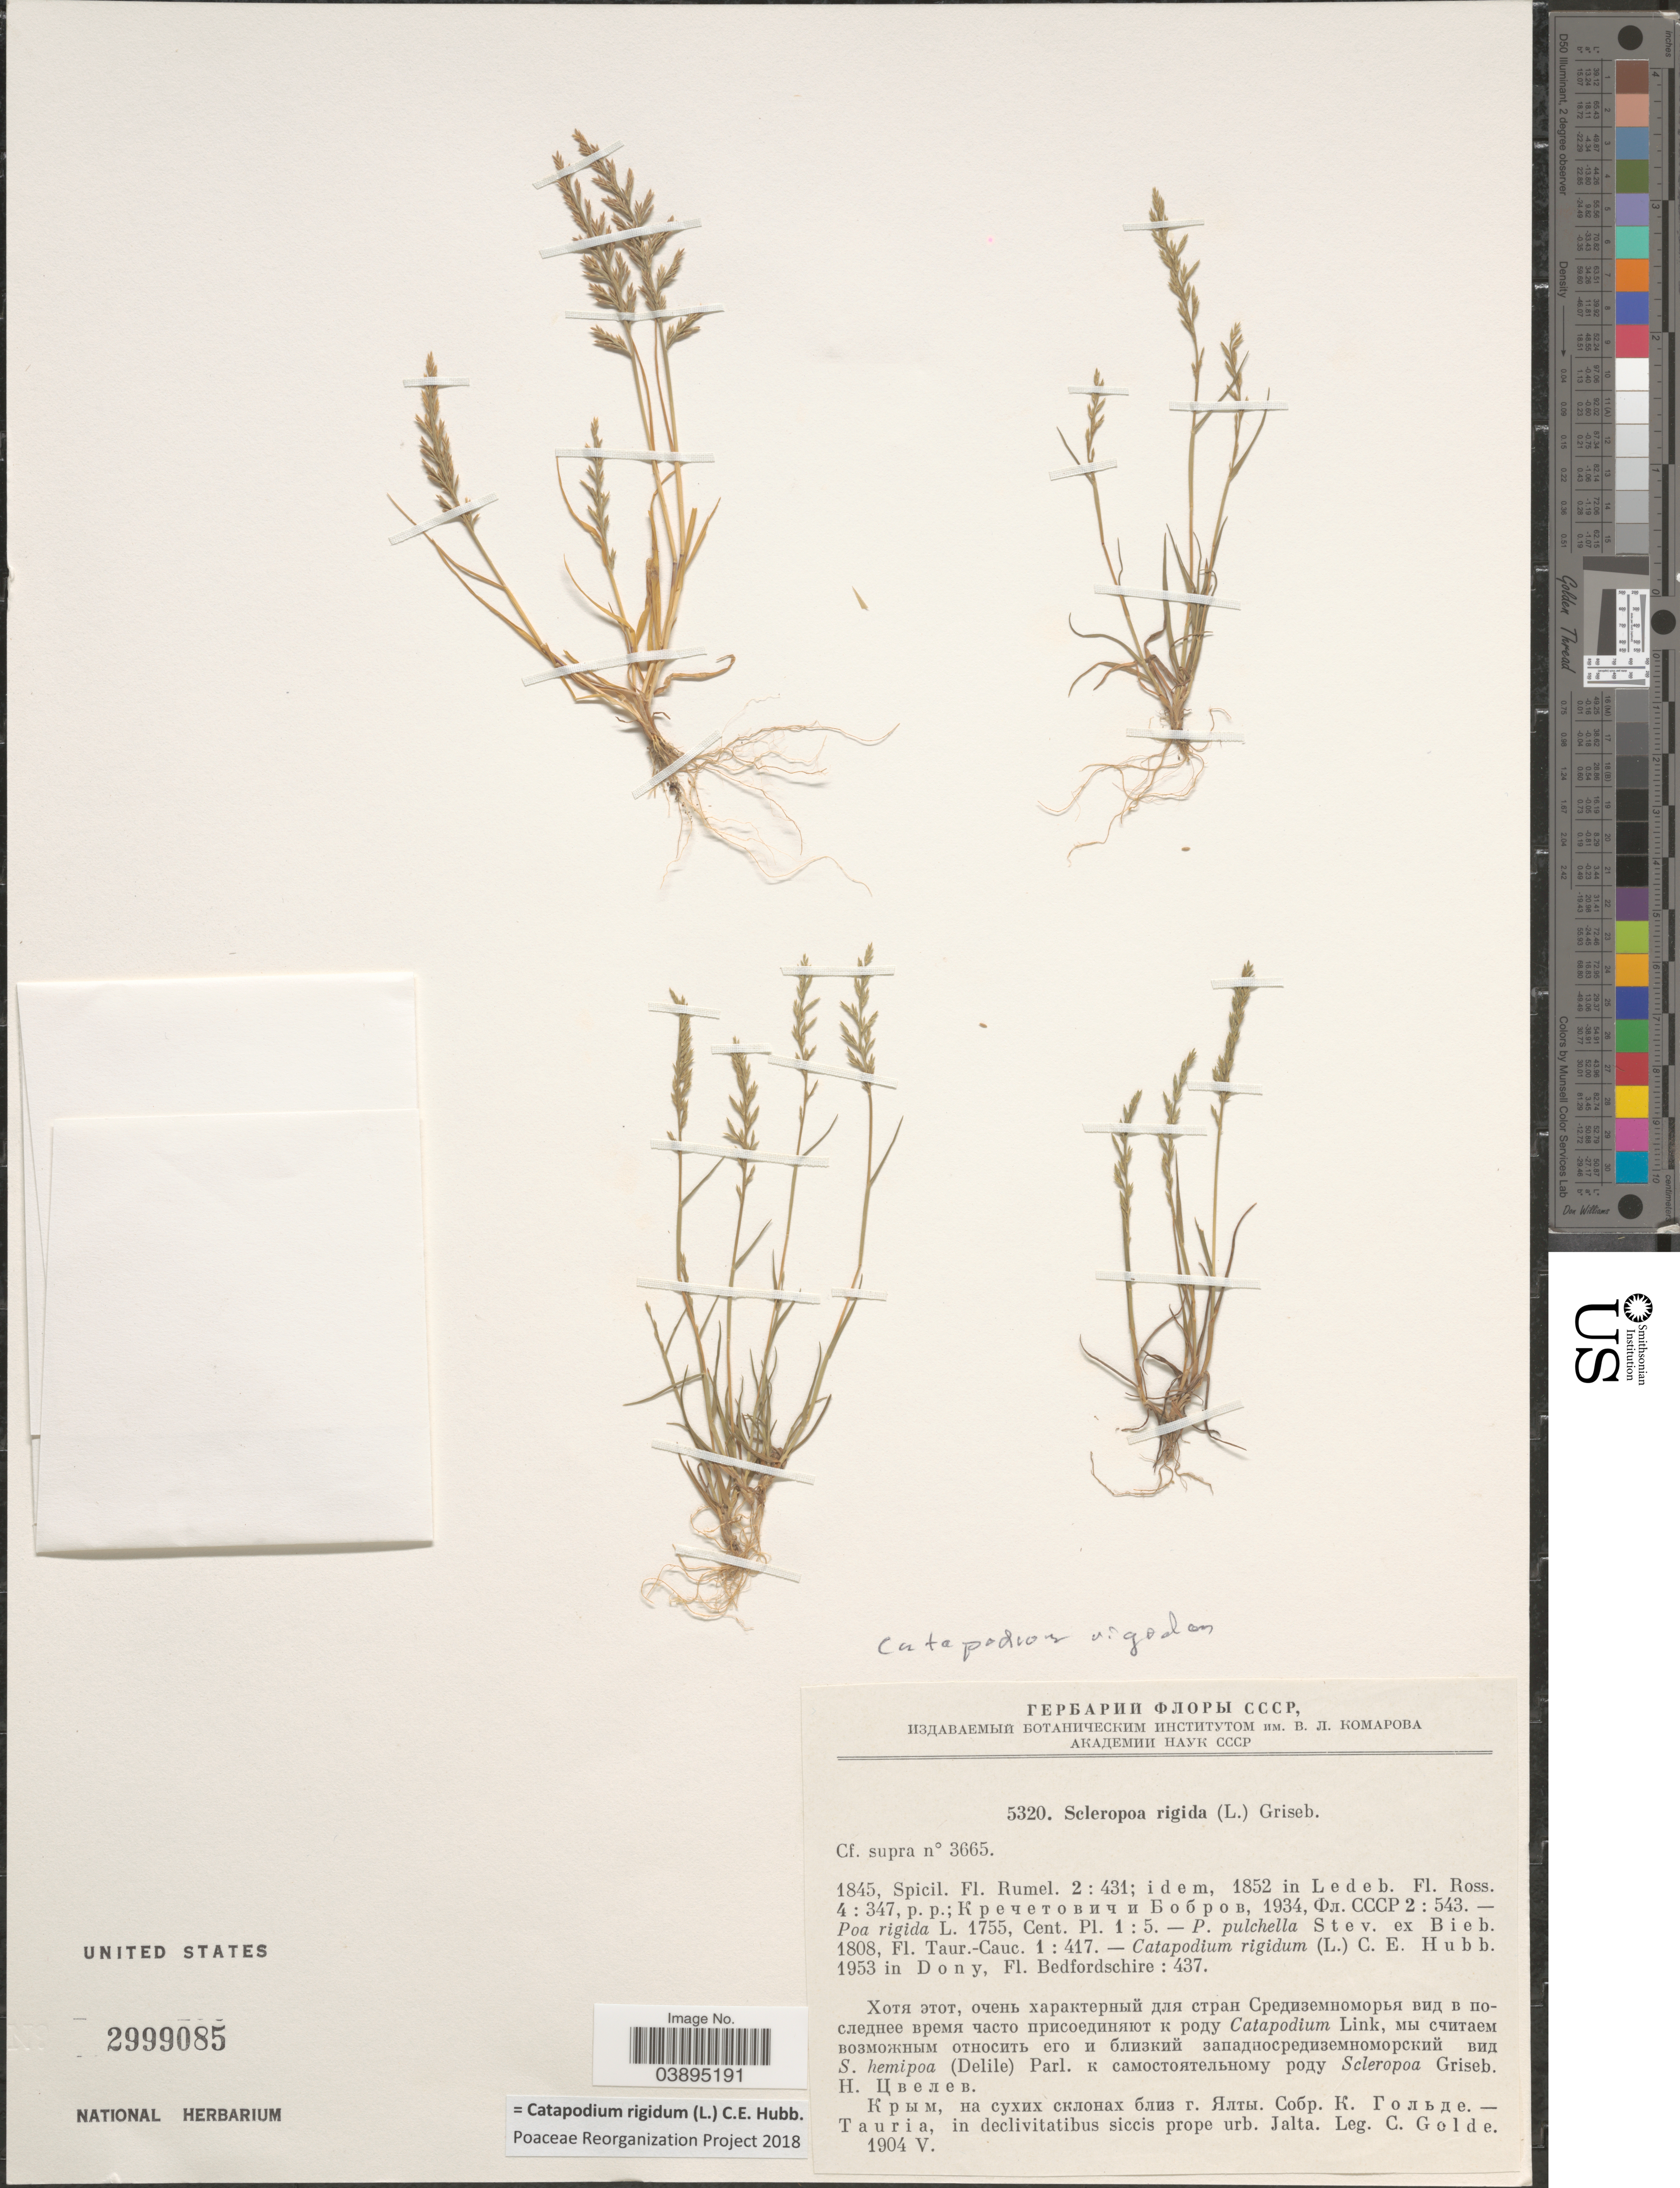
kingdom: Plantae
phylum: Tracheophyta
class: Liliopsida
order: Poales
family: Poaceae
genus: Catapodium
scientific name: Catapodium rigidum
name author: (L.) C.E. Hubb.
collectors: C. Golde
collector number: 5320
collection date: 1904-05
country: Ukraine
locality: Tauria, in declivitatibus siccis prope urb. Jalta.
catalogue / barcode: US 2999085